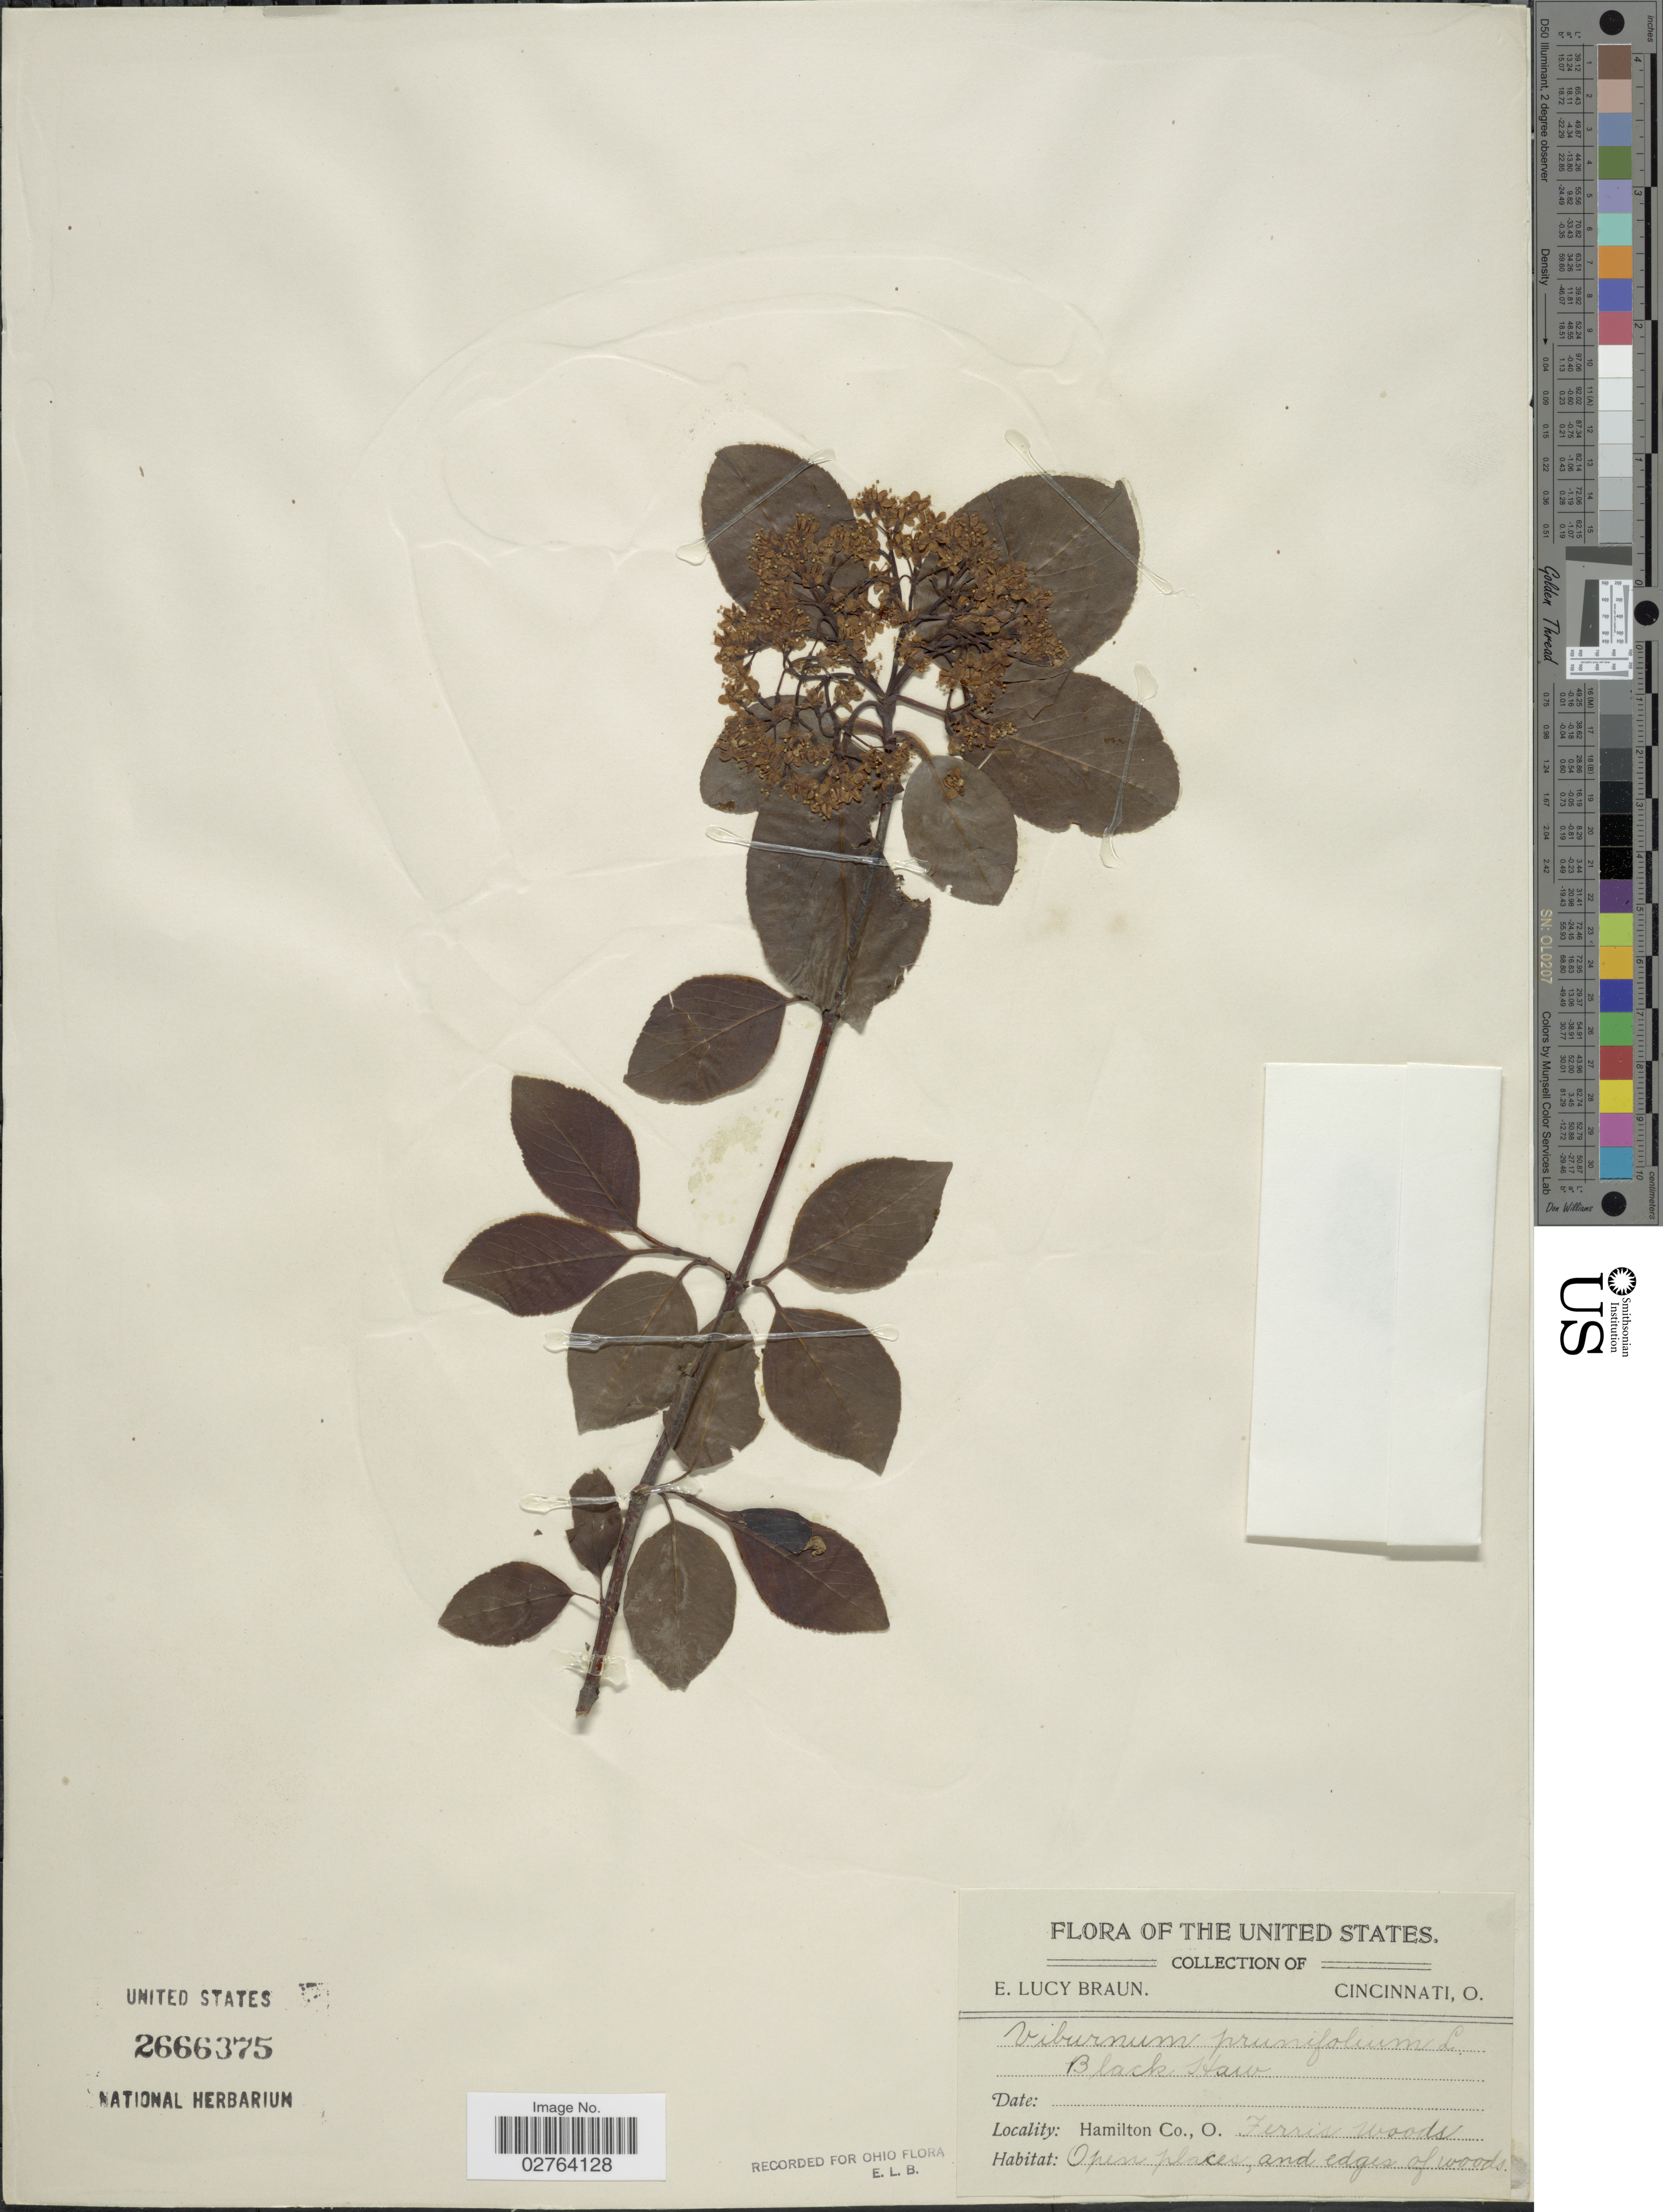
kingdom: Plantae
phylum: Tracheophyta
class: Magnoliopsida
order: Dipsacales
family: Viburnaceae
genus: Viburnum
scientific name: Viburnum prunifolium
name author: L.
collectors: E. L. Braun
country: United States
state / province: Ohio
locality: Hamilton Co., O. Ferris Woods.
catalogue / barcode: US 2666375